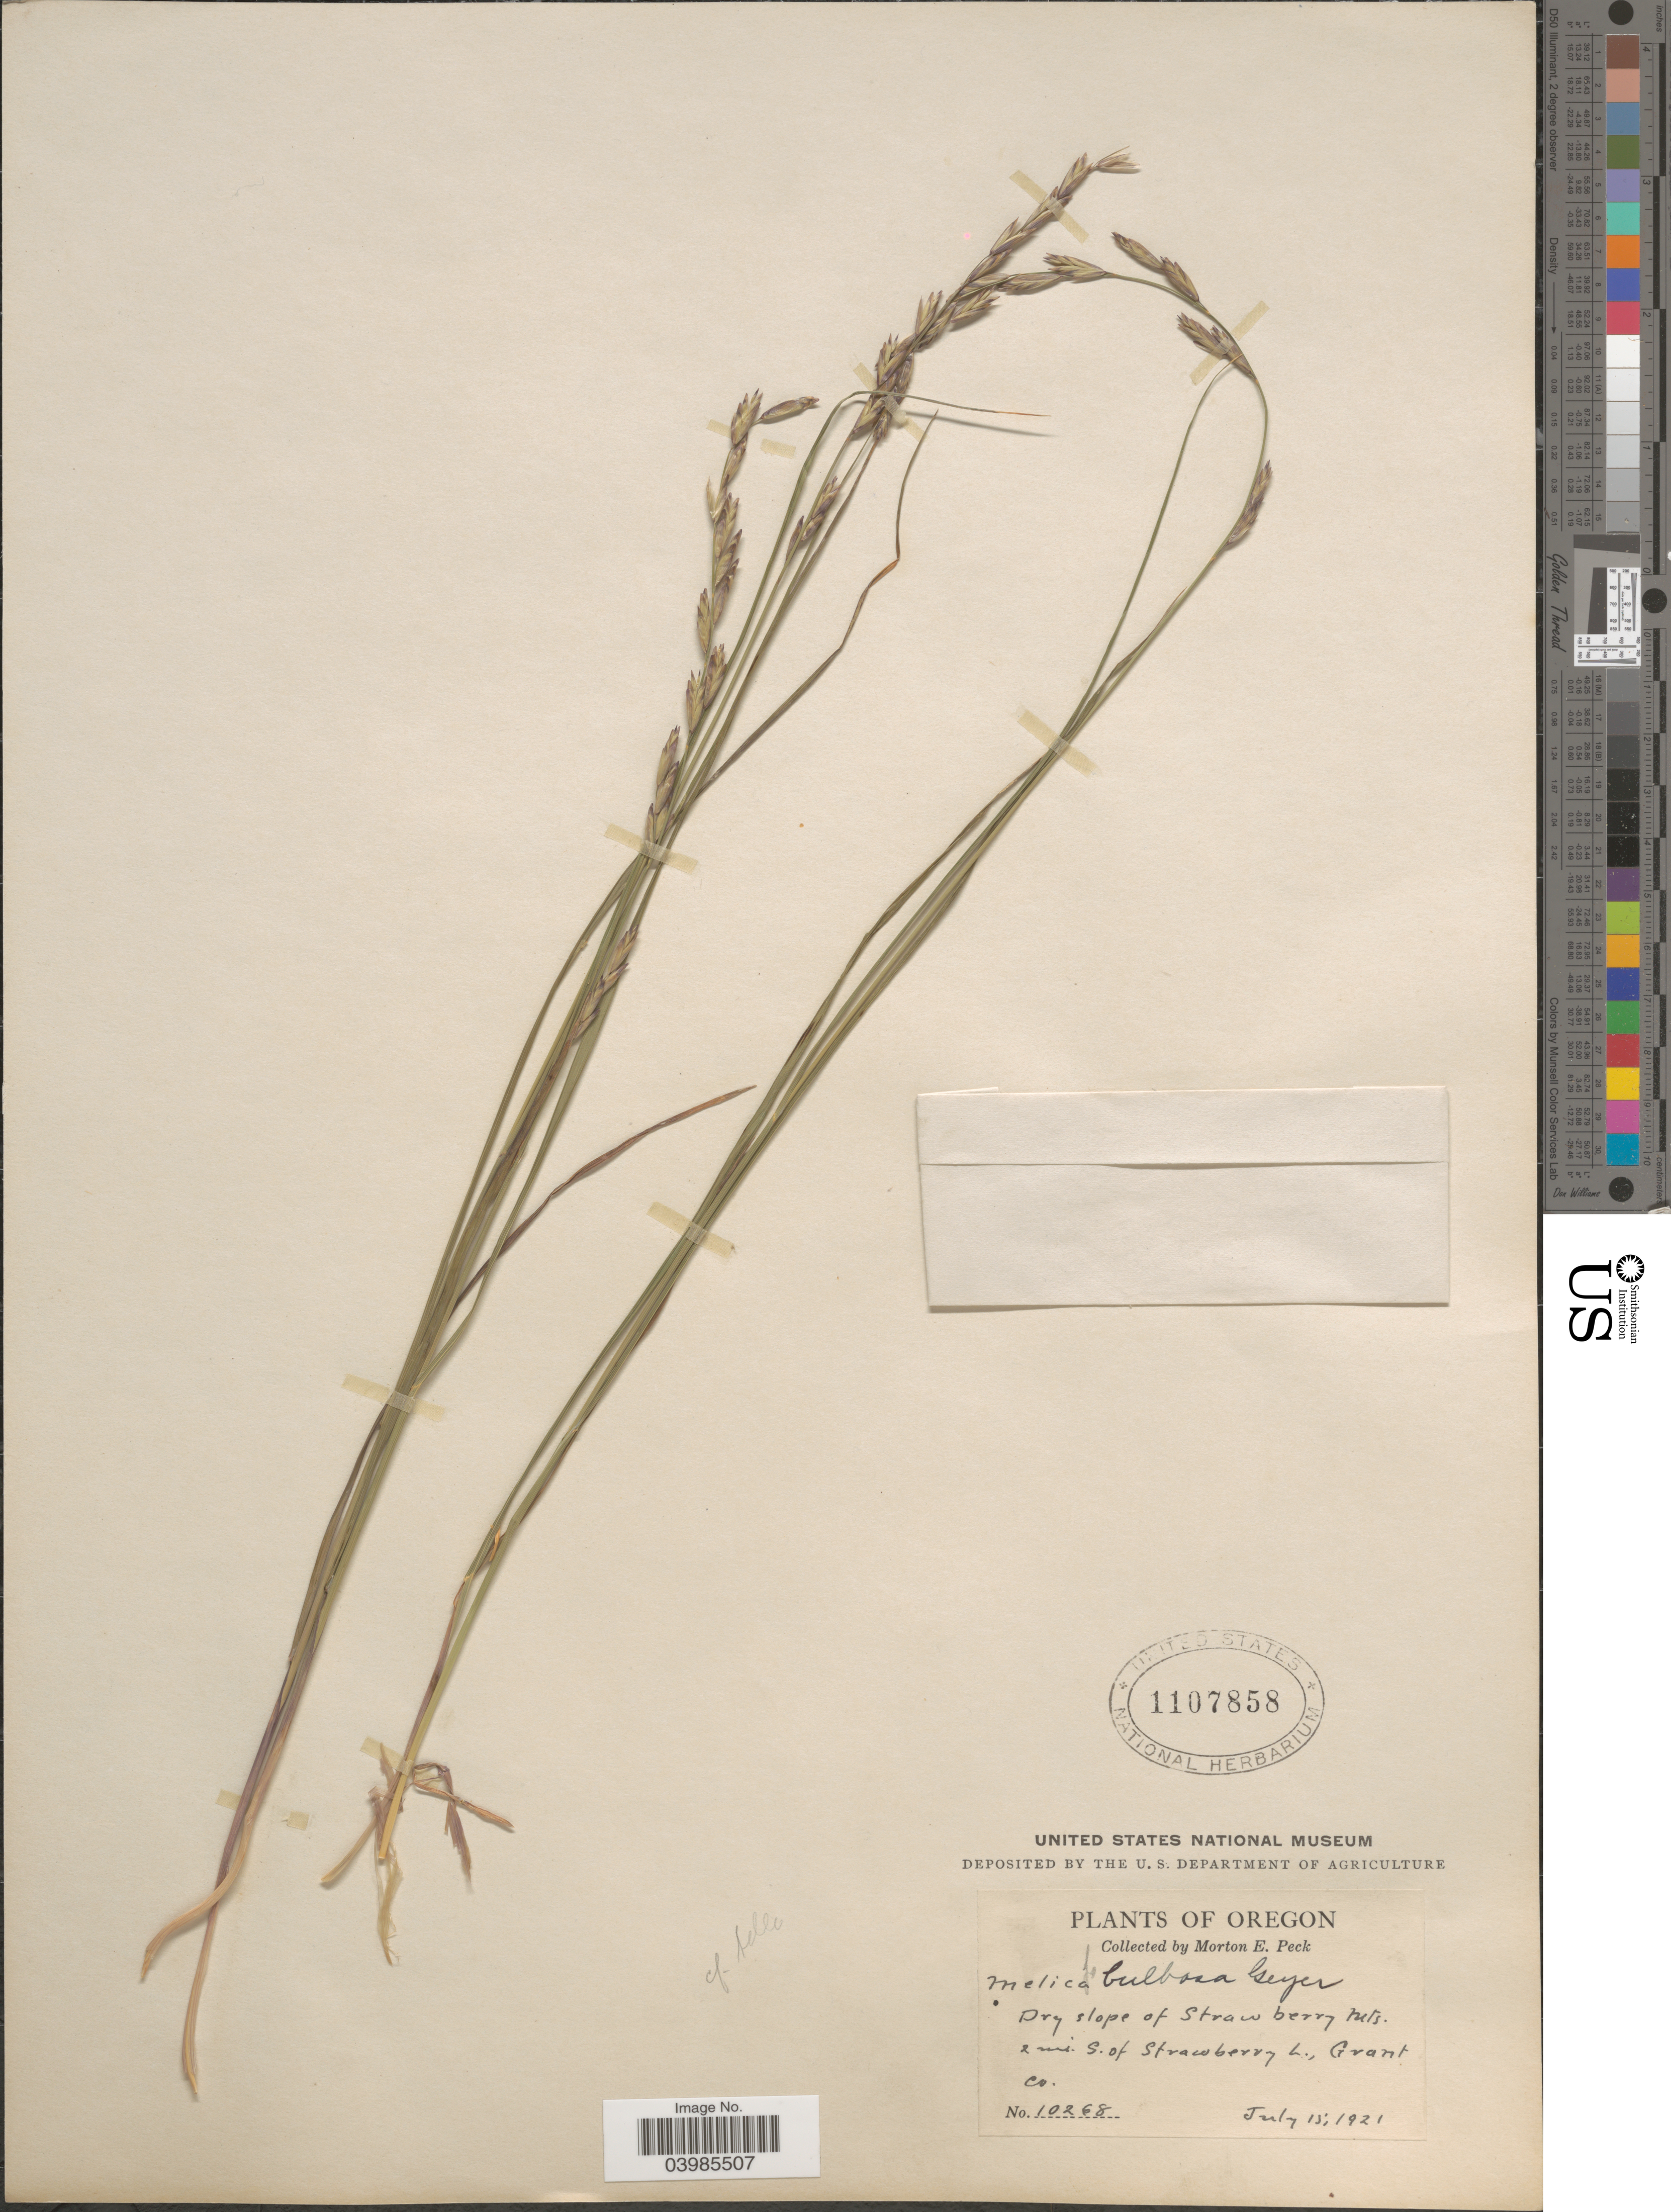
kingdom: Plantae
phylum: Tracheophyta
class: Liliopsida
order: Poales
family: Poaceae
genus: Melica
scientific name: Melica bulbosa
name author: Geyer ex Porter & J.M. Coult.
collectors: M. E. Peck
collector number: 10268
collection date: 1921-07-15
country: United States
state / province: Oregon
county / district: Grant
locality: Dry slopes of Strawberry Mts. 2 mi. S. of Strawberry L., Grant Co.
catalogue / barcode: US 1107858